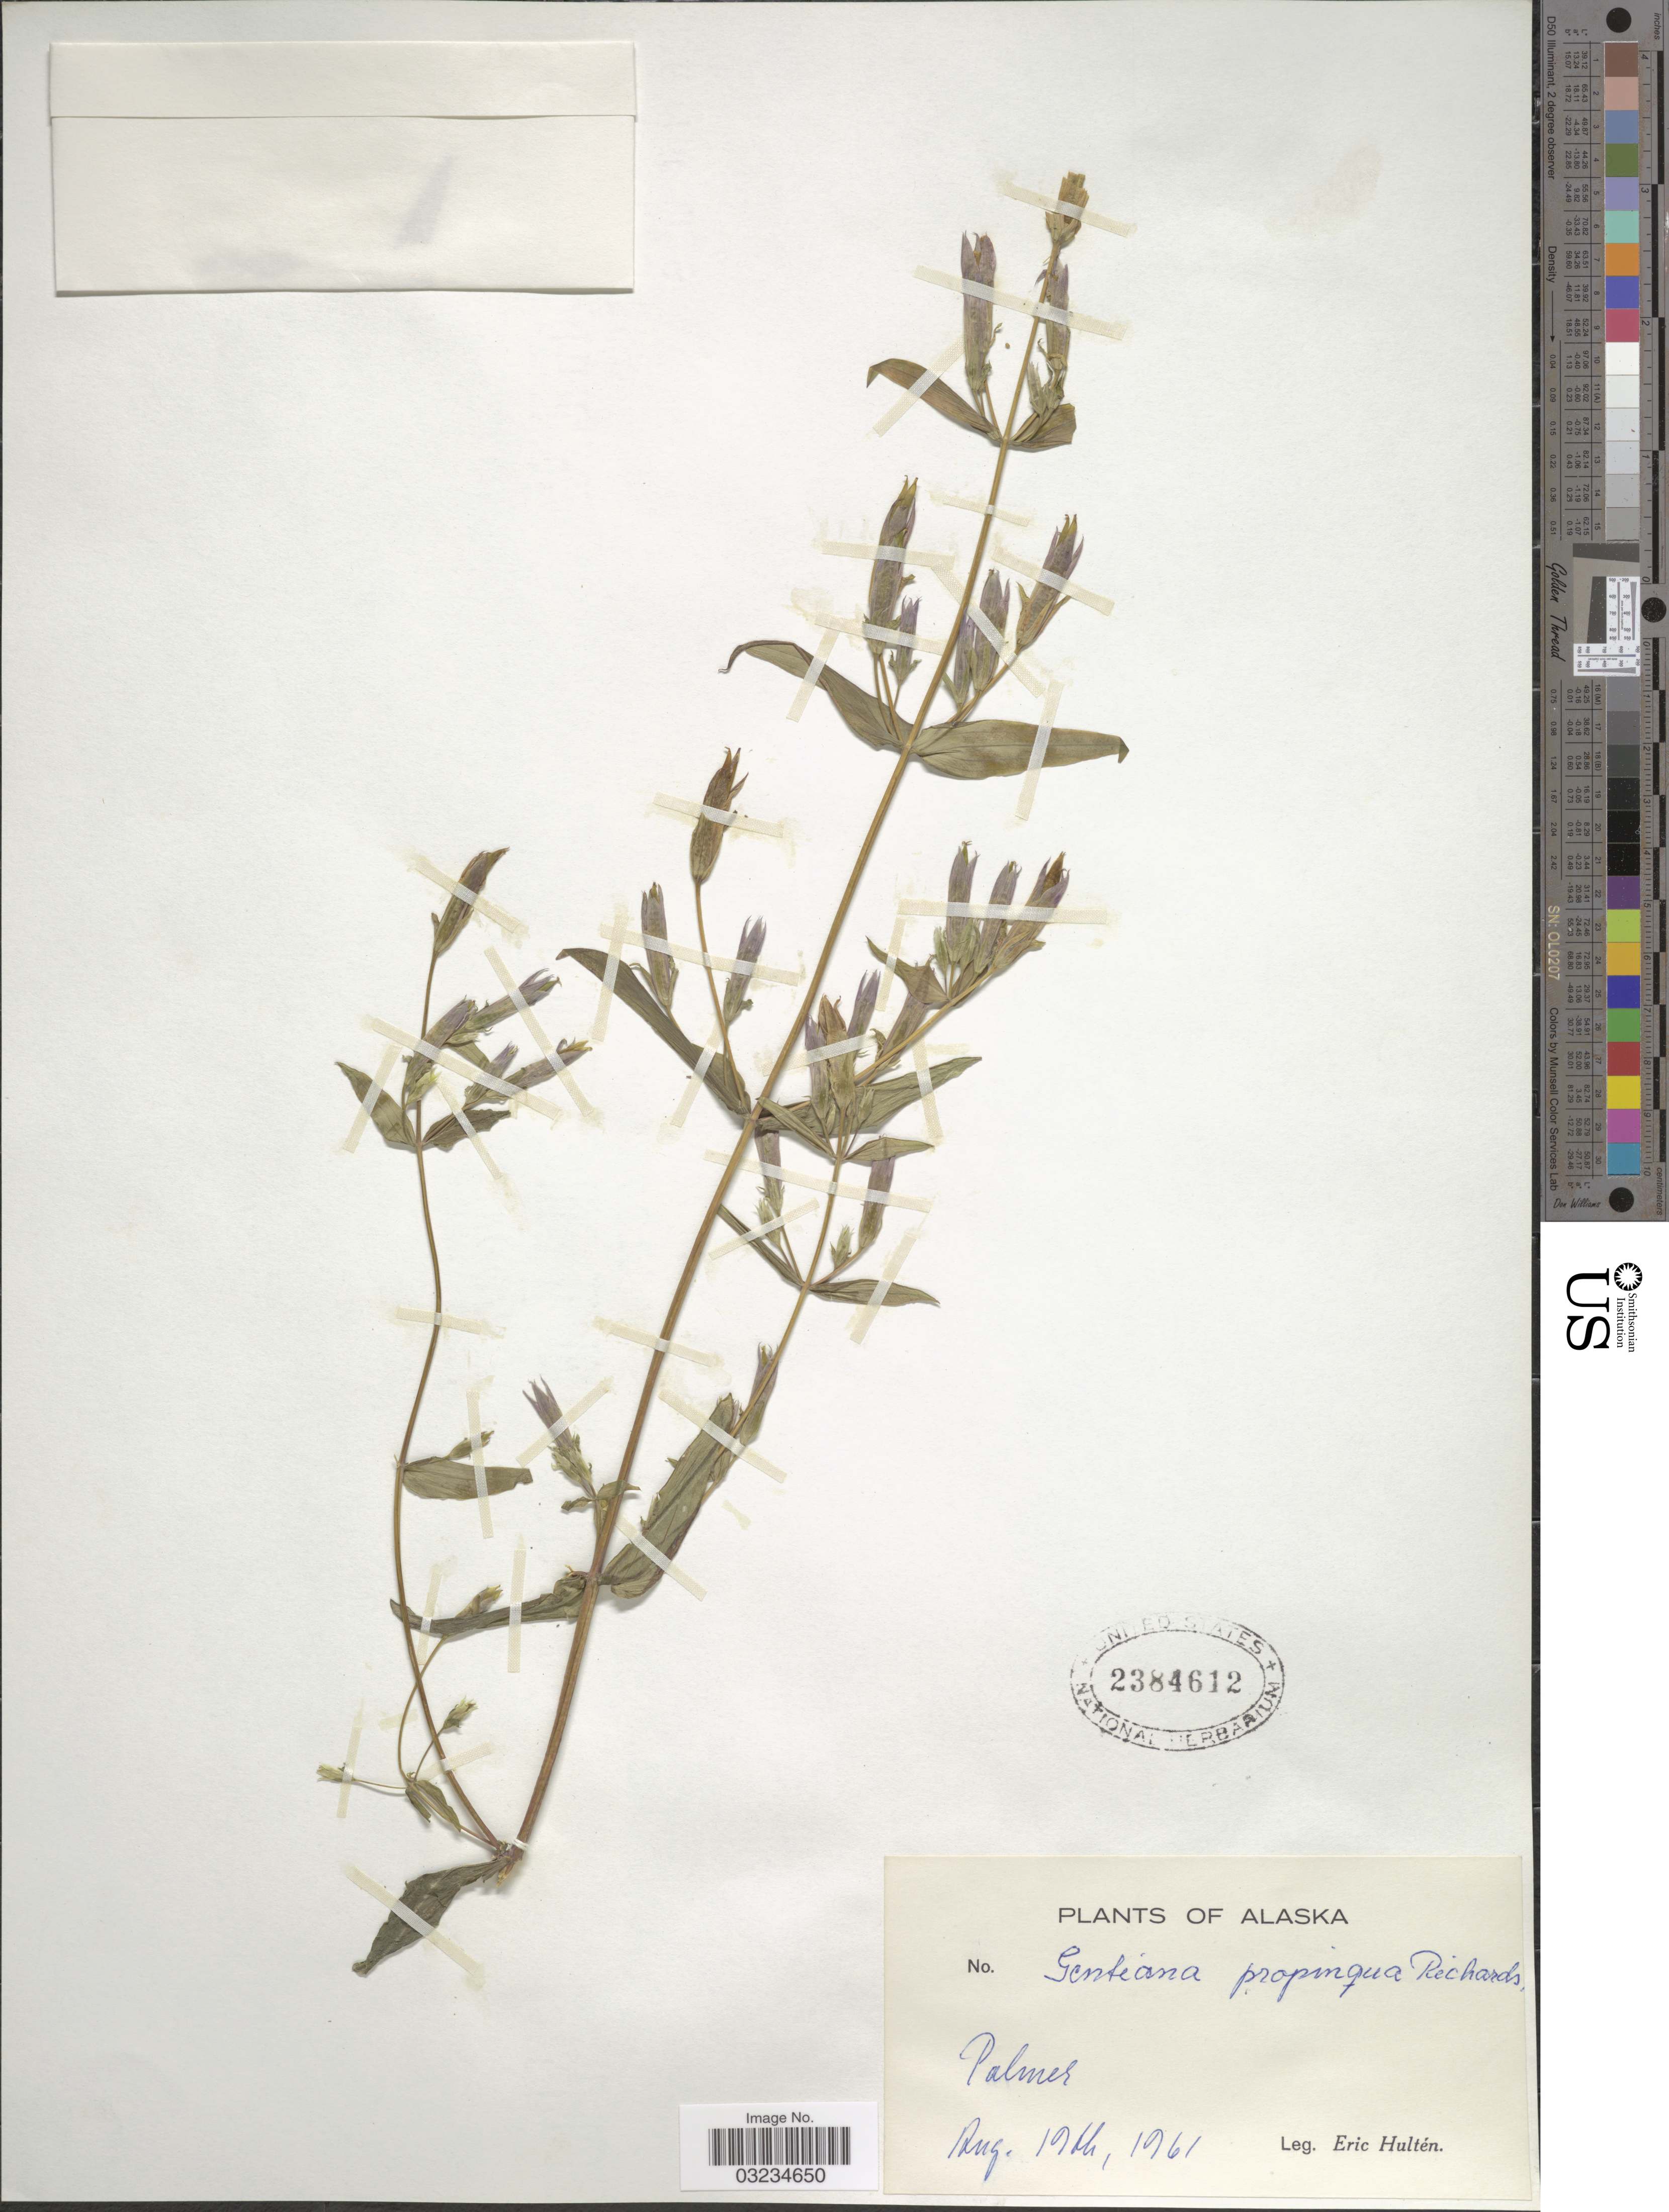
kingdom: Plantae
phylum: Tracheophyta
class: Magnoliopsida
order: Gentianales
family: Gentianaceae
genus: Gentiana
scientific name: Gentiana propinqua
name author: Richards.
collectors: E. G. Hultén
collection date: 1961-08-19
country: United States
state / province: Alaska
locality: Palmer.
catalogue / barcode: US 2384612